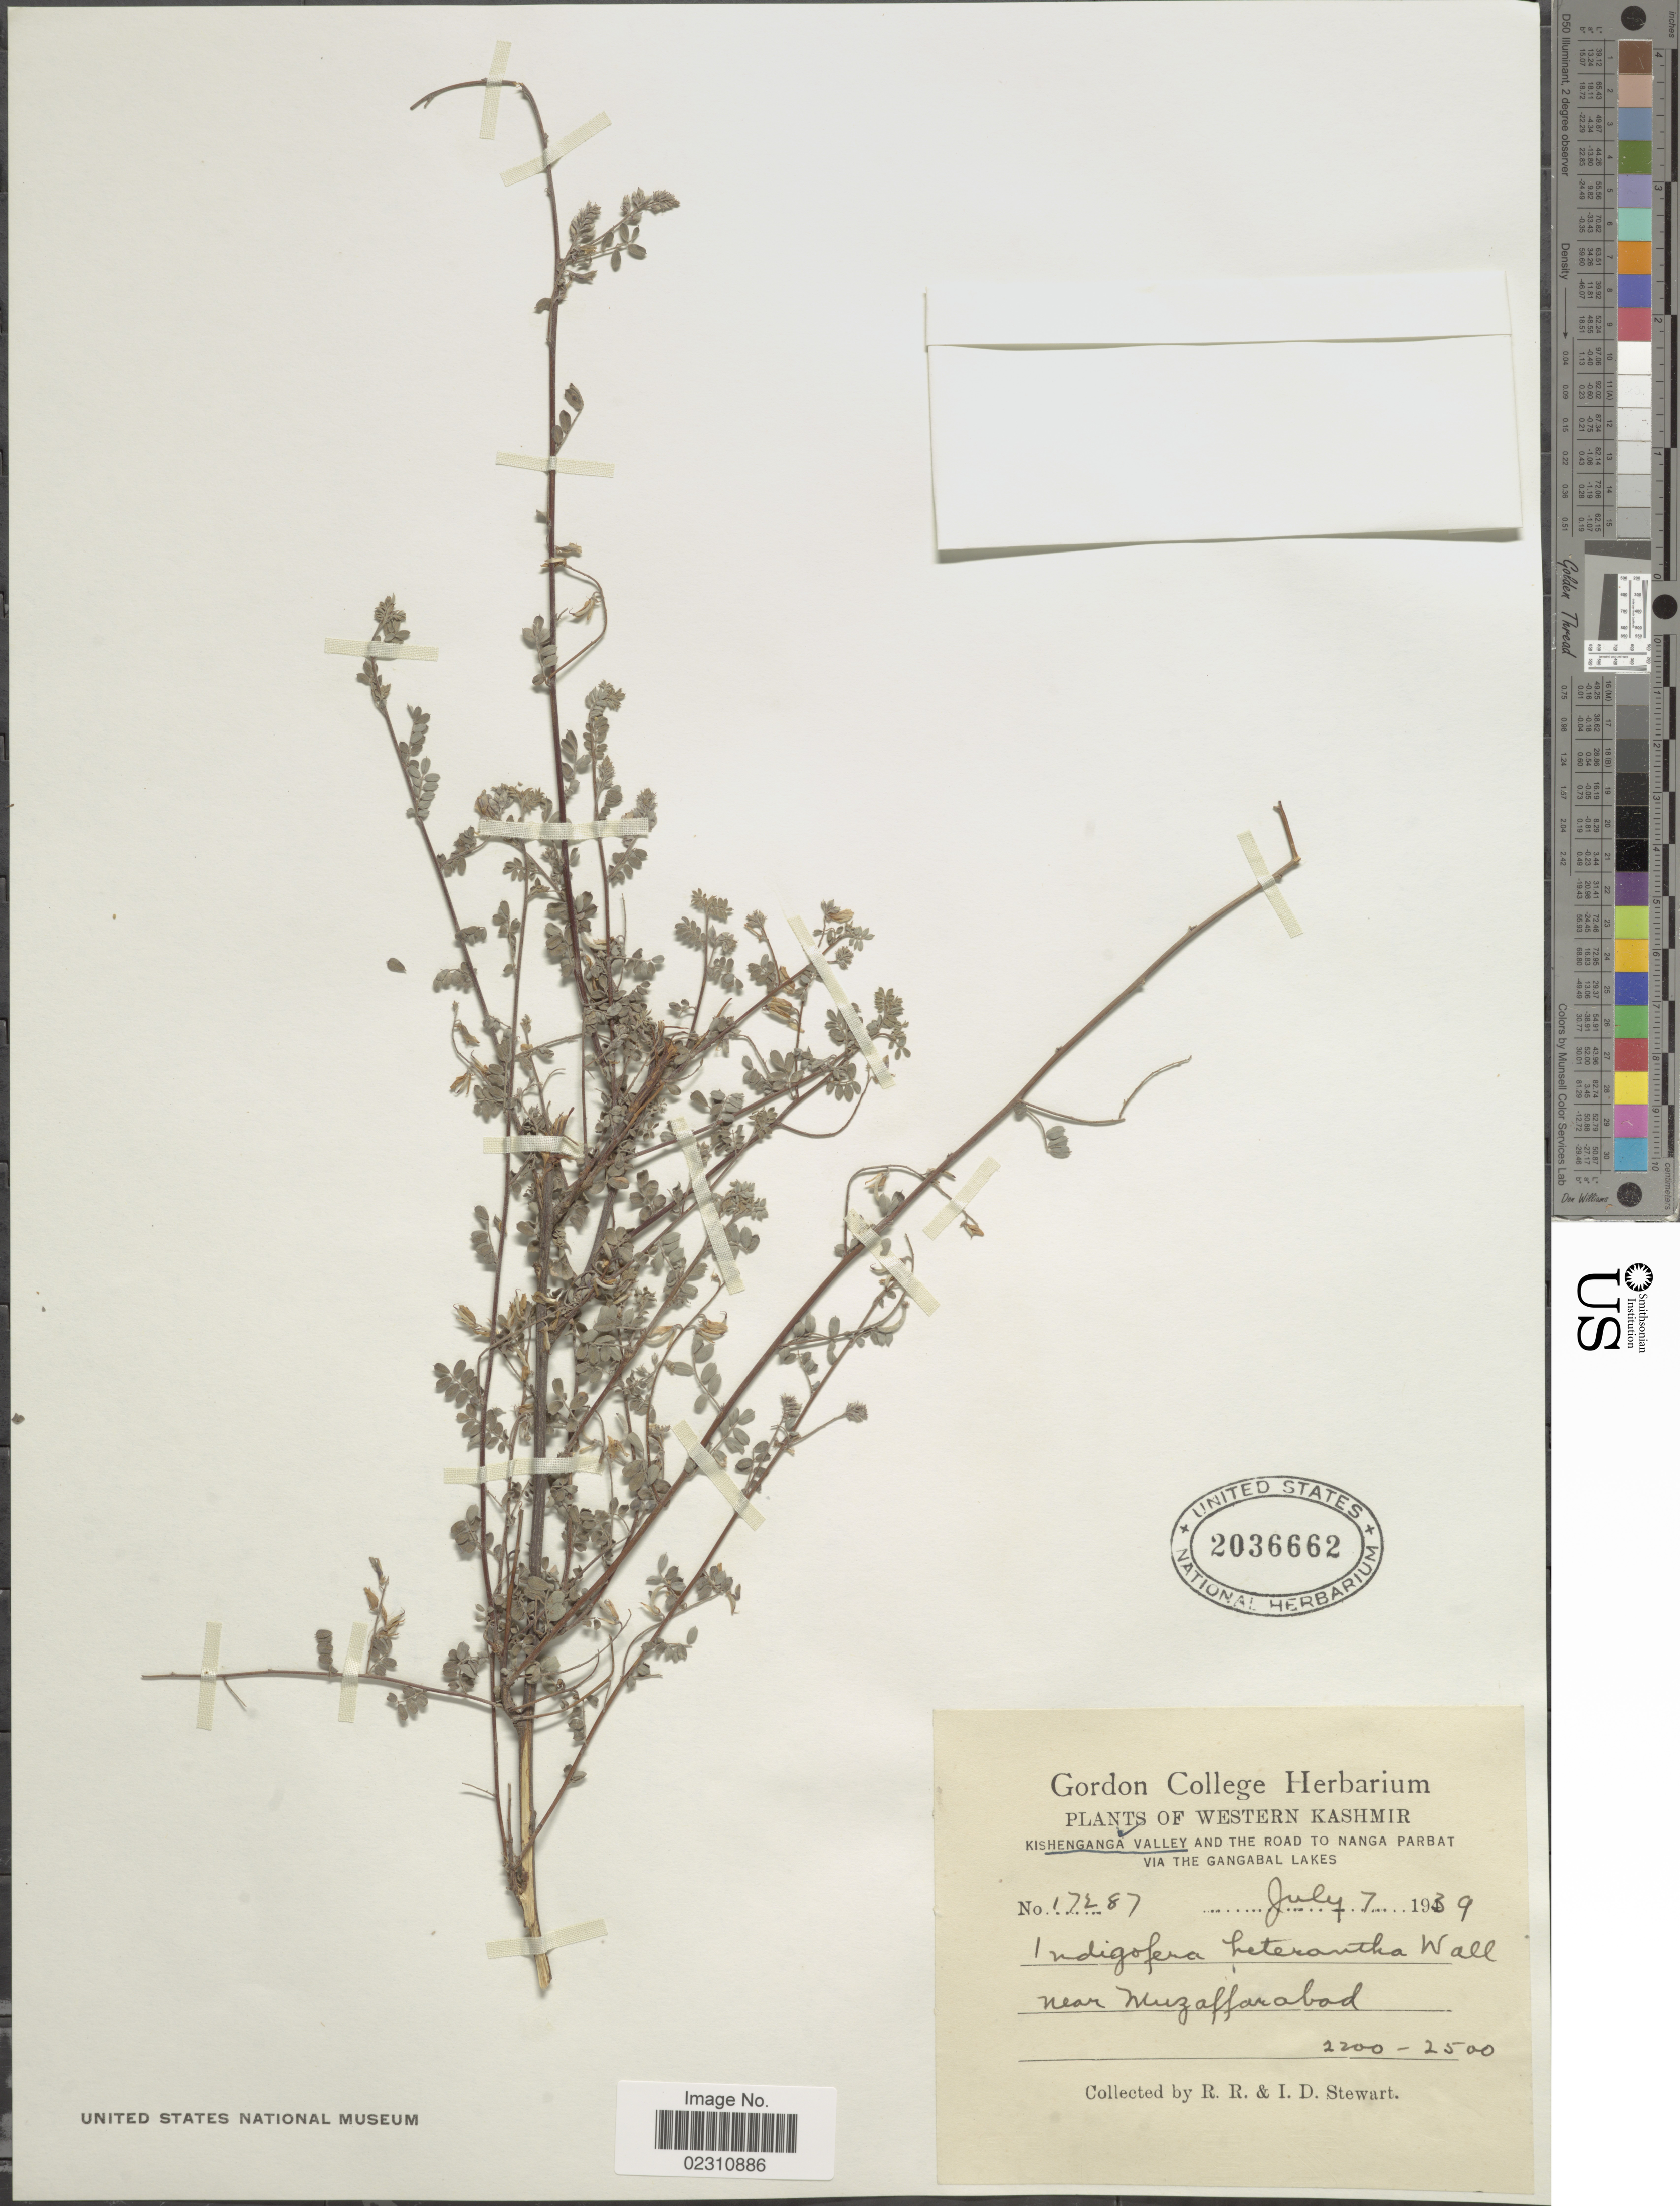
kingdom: Plantae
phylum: Tracheophyta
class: Magnoliopsida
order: Fabales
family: Fabaceae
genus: Indigofera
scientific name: Indigofera gerardiana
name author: Wall.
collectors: R. R. Stewart & I. Stewart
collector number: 17287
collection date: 1939-07-07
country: India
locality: Western Kashmir, kishenganga Valley and the Road to Nanga Parbat via the Gangabal Lakes, near Muzaffarabad.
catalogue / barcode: US 2036662